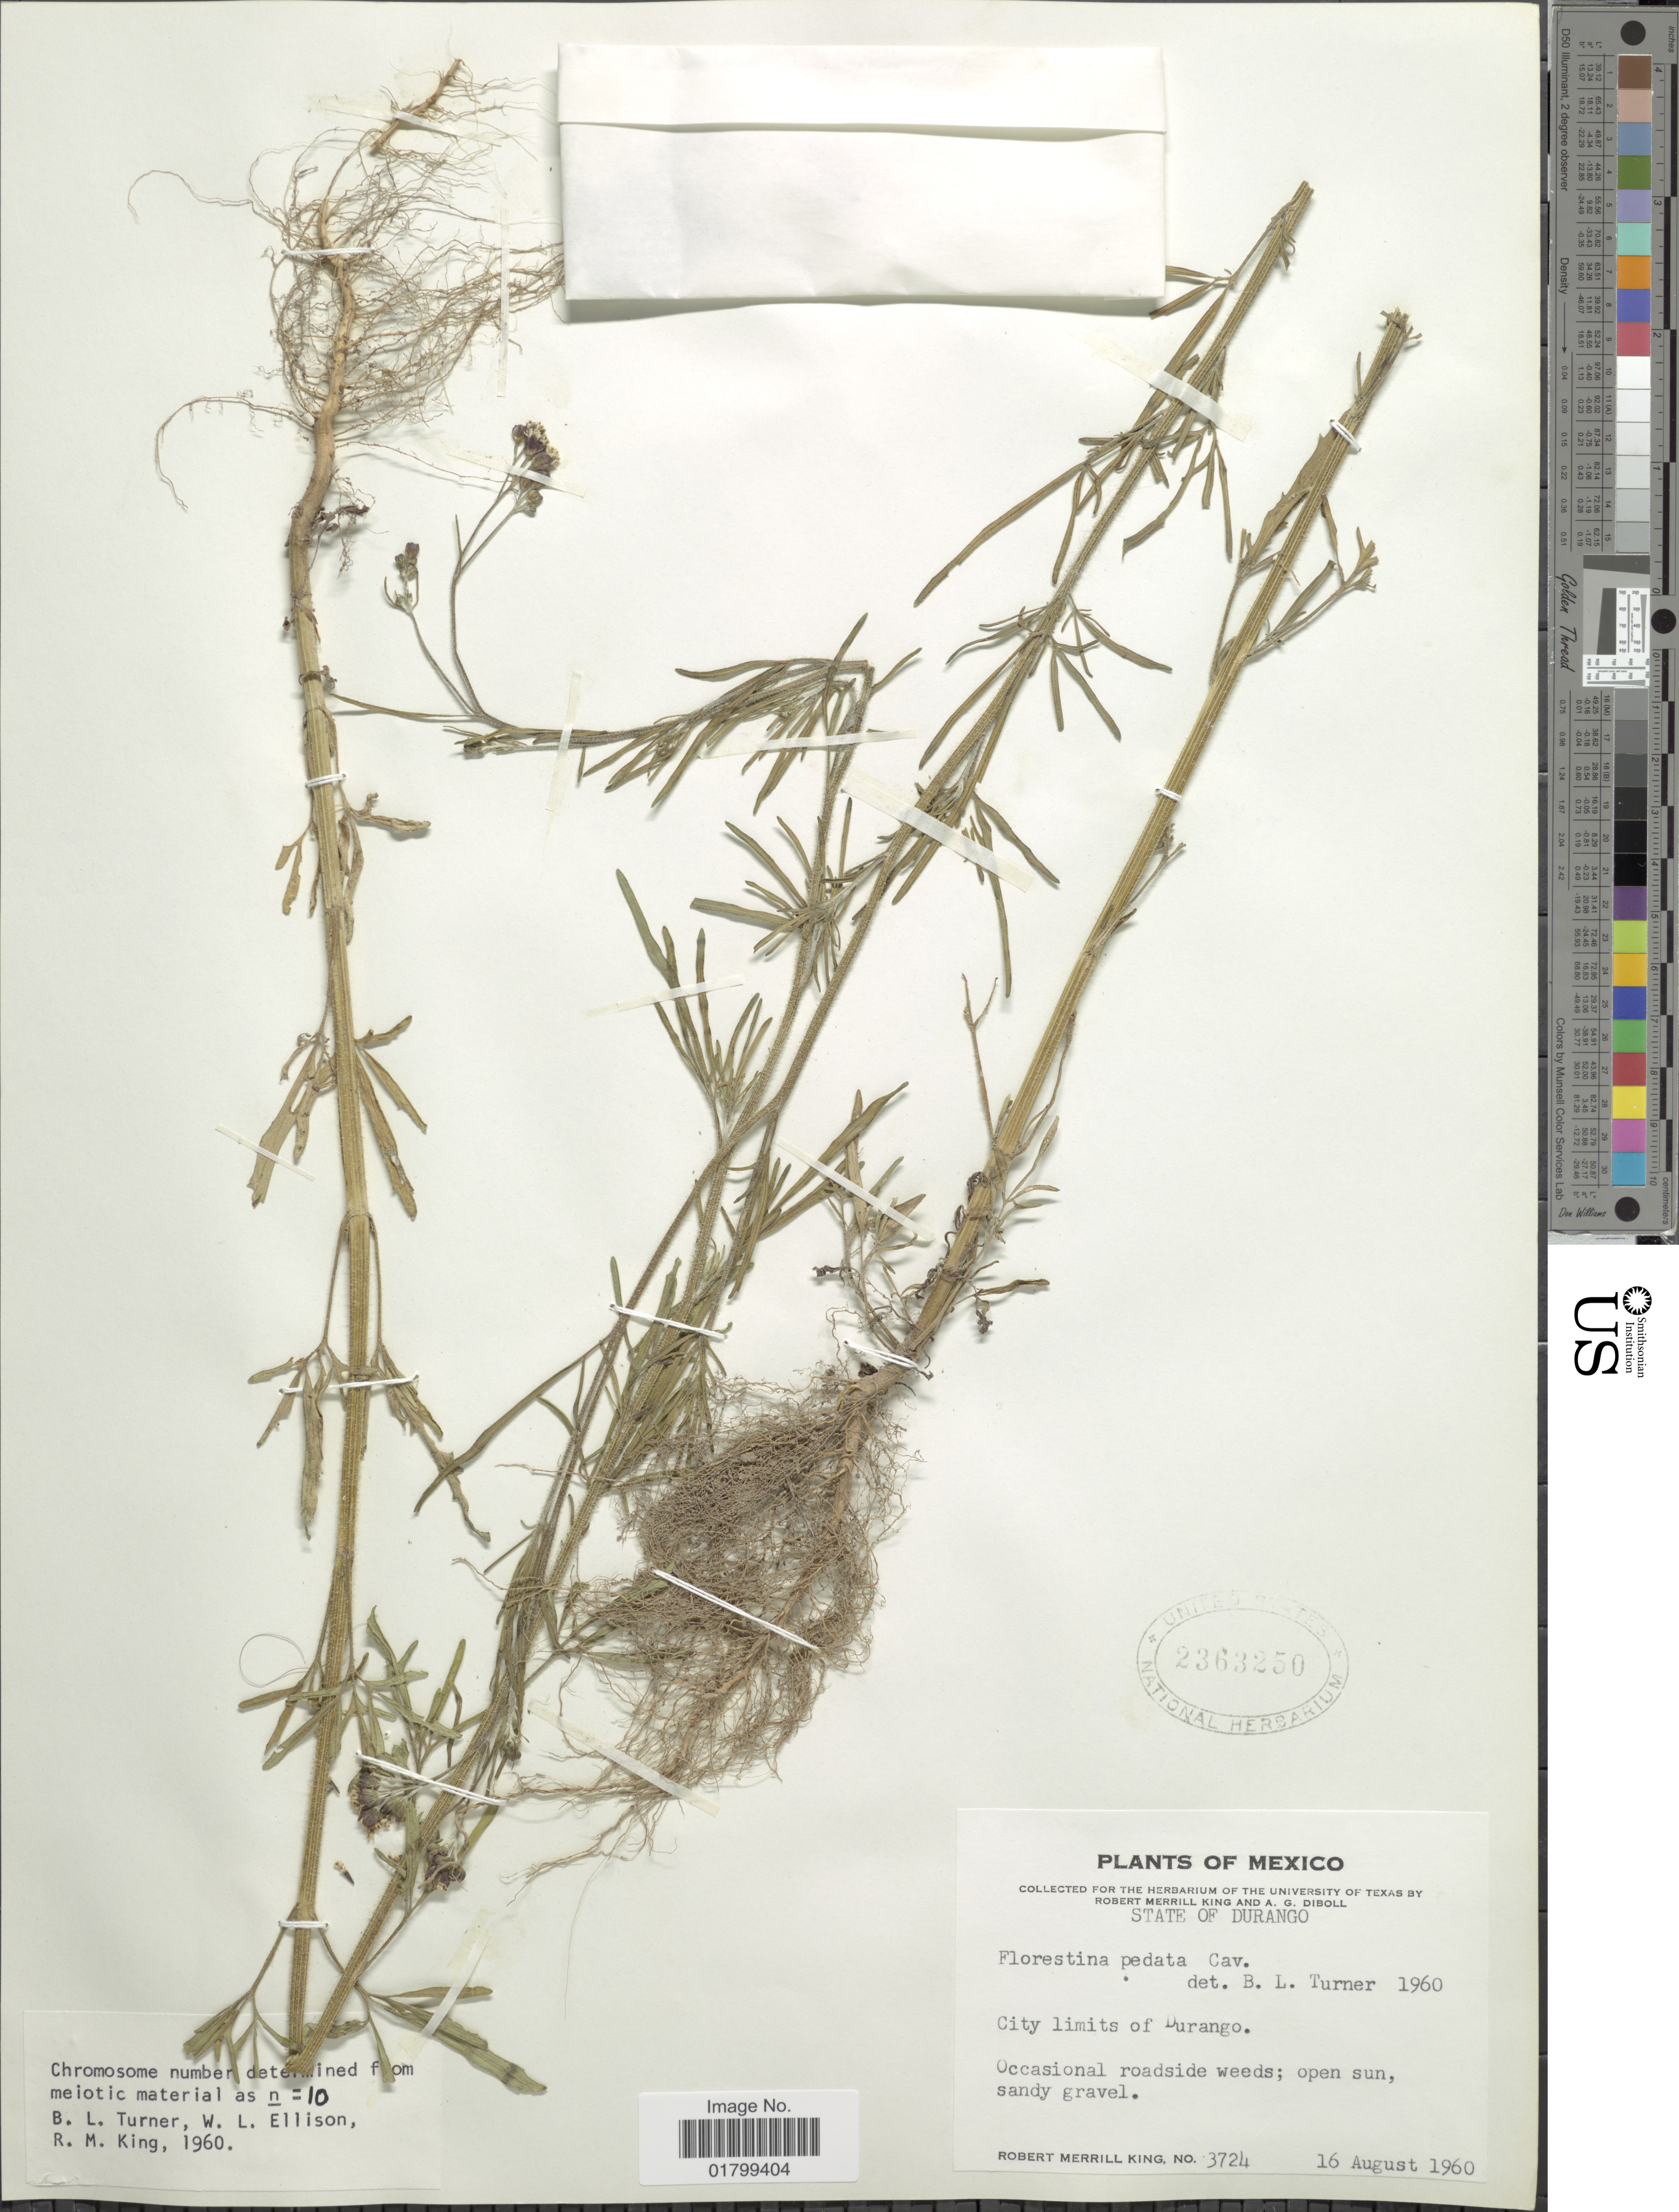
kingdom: Plantae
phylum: Tracheophyta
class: Magnoliopsida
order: Asterales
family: Asteraceae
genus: Florestina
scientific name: Florestina pedata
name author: (Cav.) Cass.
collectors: R. M. King & A. Diboll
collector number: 3724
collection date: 1960-08-16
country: Mexico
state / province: Durango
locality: City limits of Durango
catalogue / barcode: US 2363250